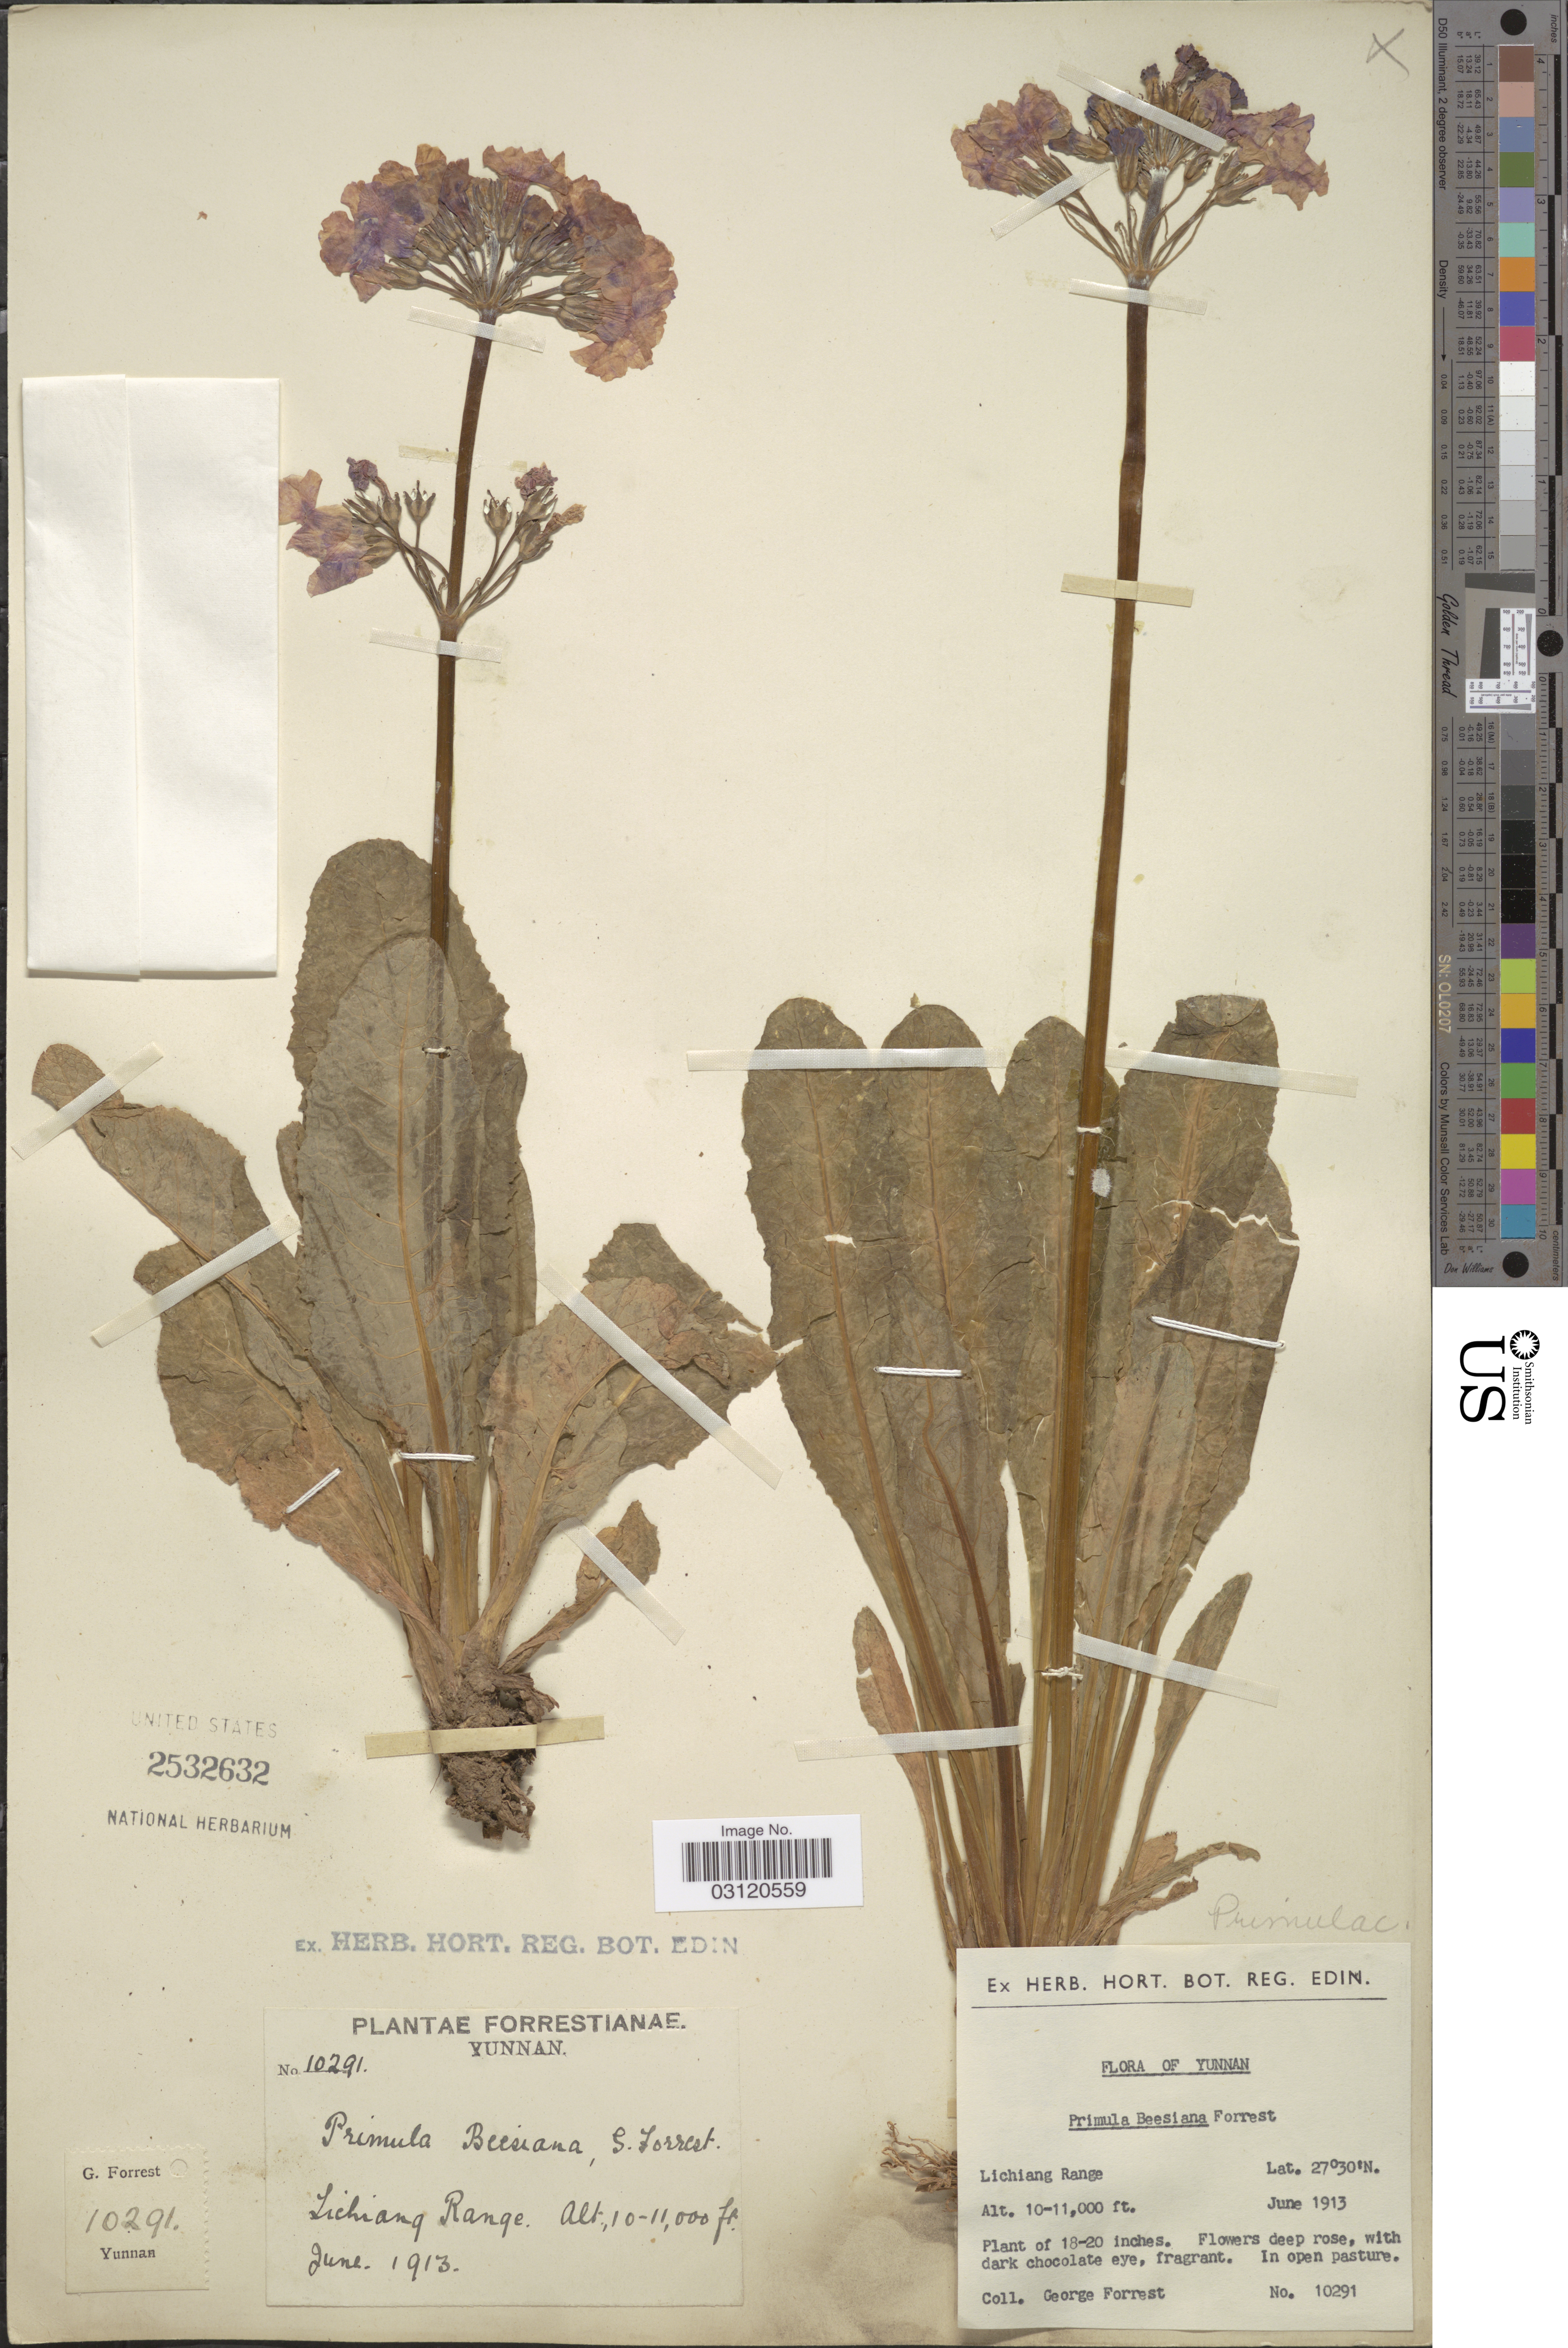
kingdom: Plantae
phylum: Tracheophyta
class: Magnoliopsida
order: Ericales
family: Primulaceae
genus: Primula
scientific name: Primula beesiana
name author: Forrest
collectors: G. Forrest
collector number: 10291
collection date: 1913-06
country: China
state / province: Yunnan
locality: Lichiang Range.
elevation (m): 3048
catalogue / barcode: US 2532632